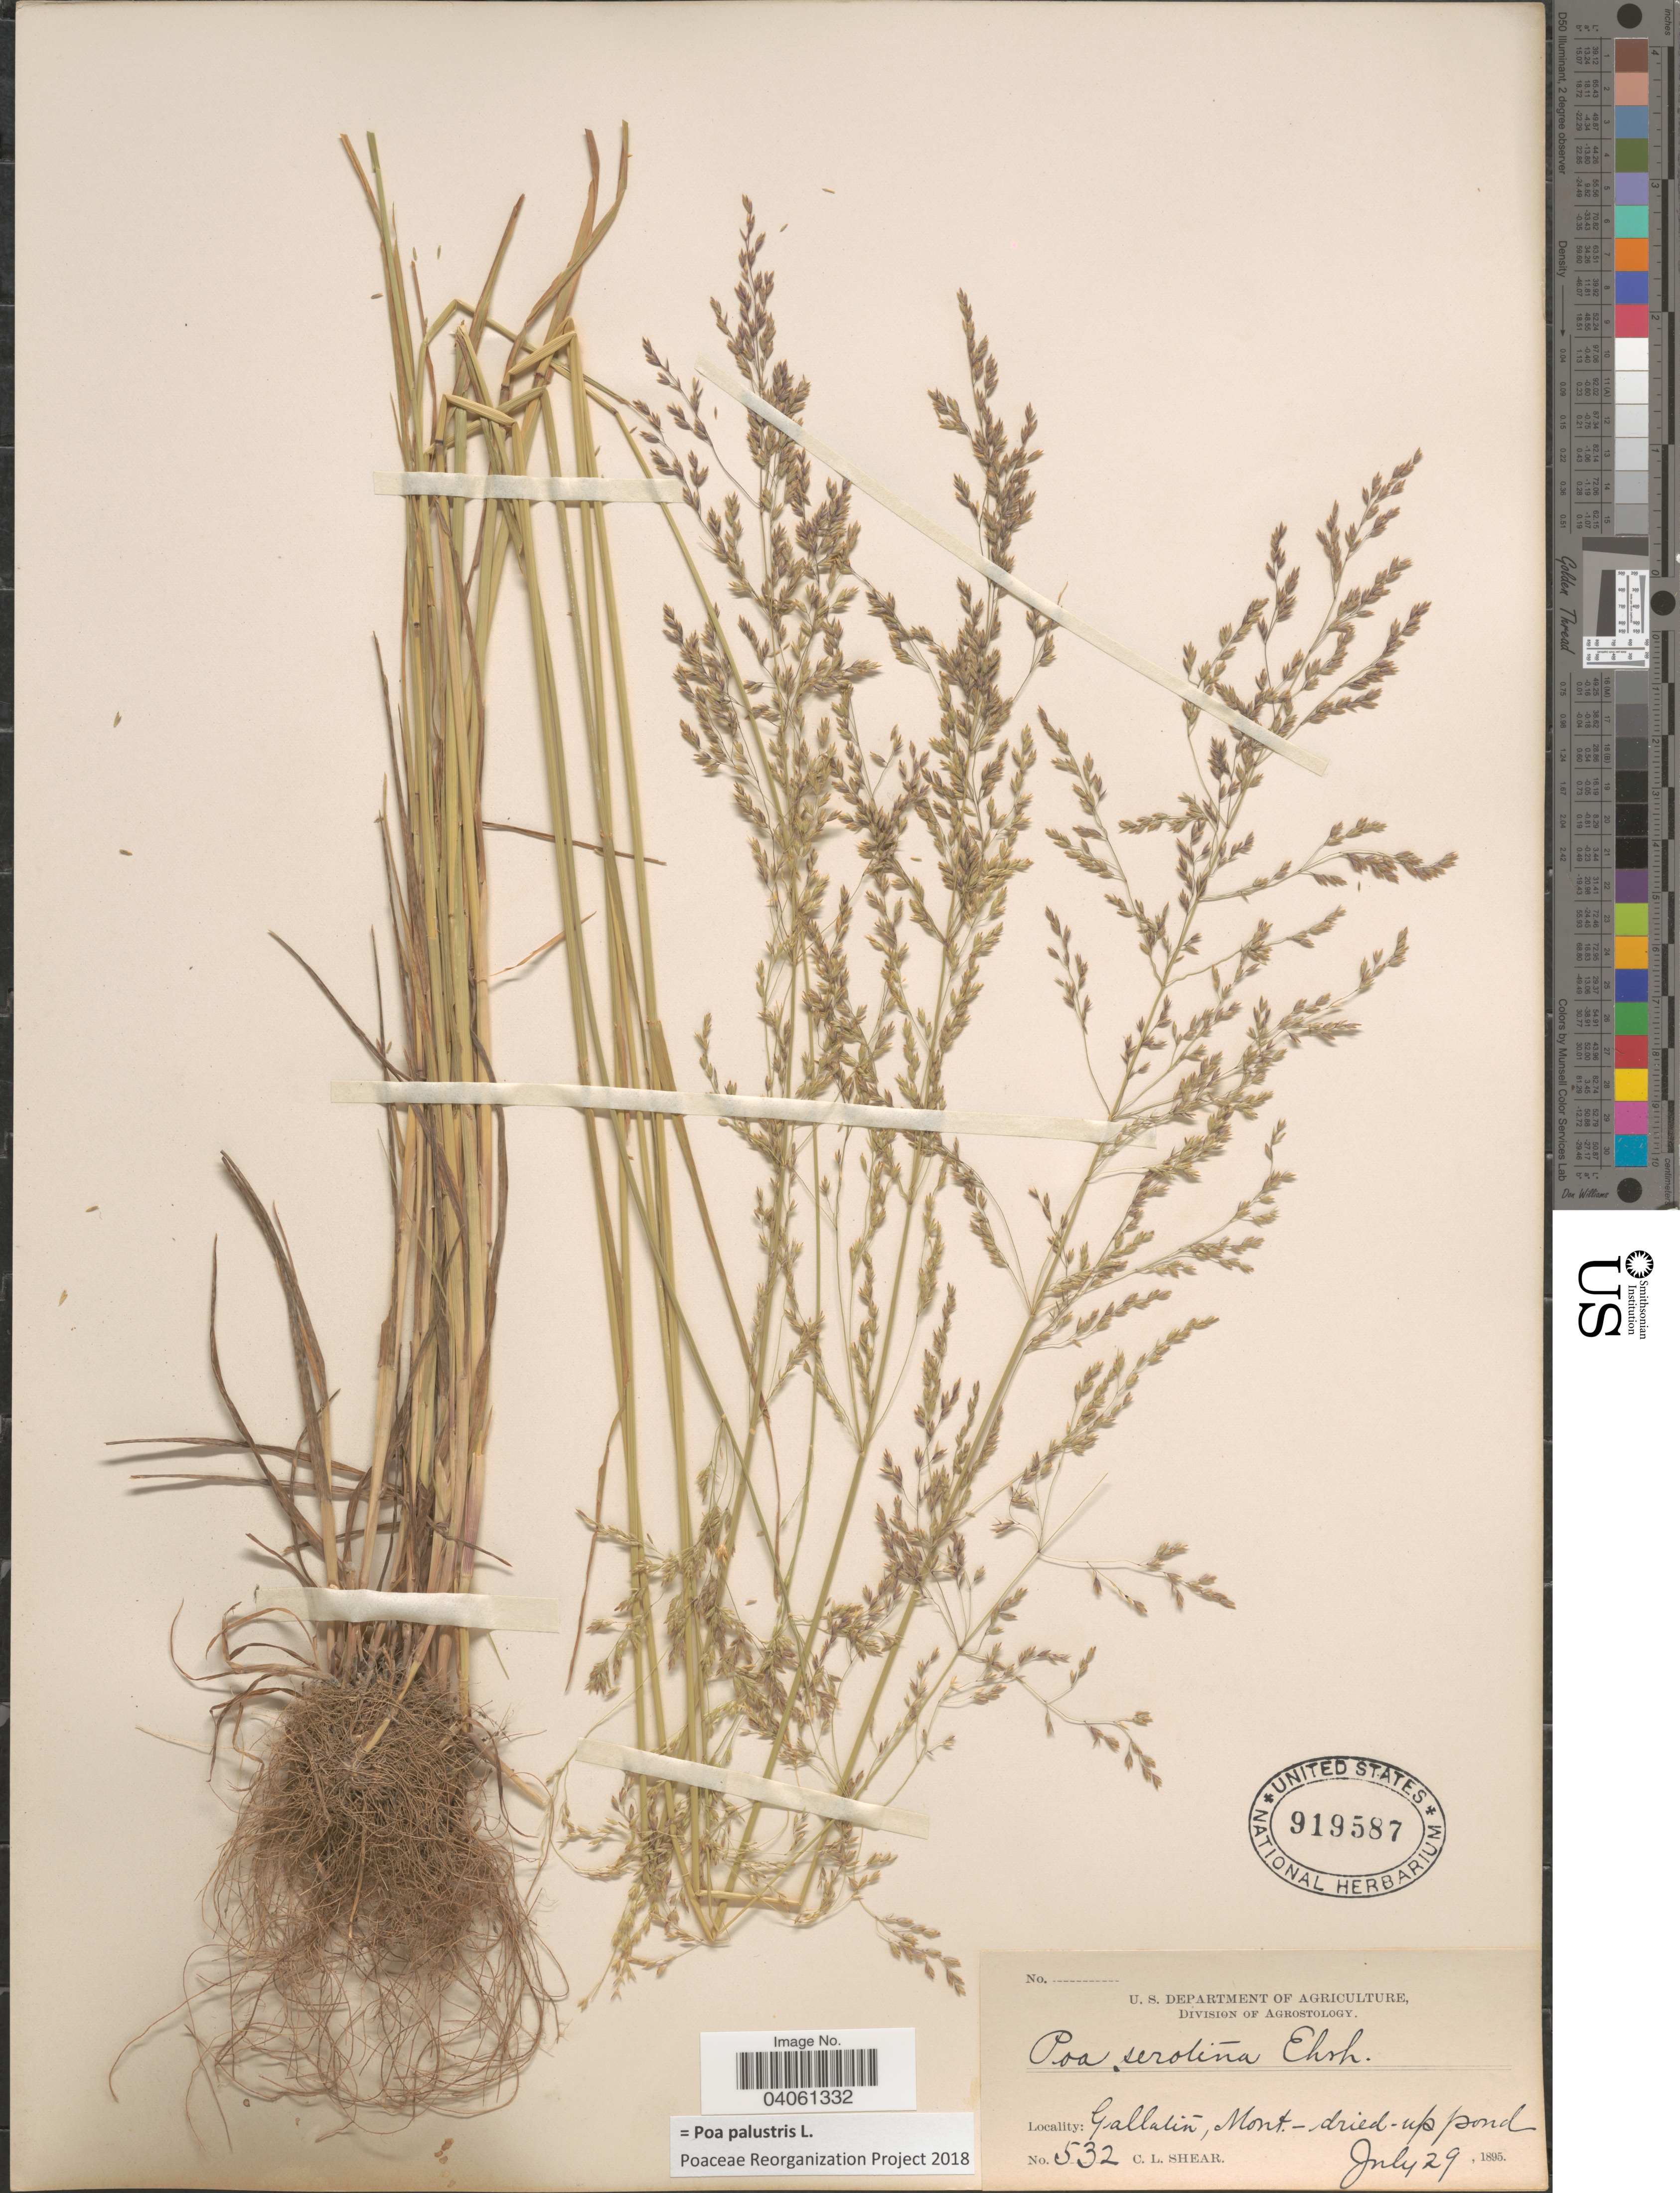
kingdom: Plantae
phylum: Tracheophyta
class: Liliopsida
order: Poales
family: Poaceae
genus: Poa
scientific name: Poa palustris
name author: L.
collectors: C. L. Shear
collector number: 532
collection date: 1895-07-29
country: United States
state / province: Montana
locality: Gallatin, dried-up pond.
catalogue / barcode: US 919587